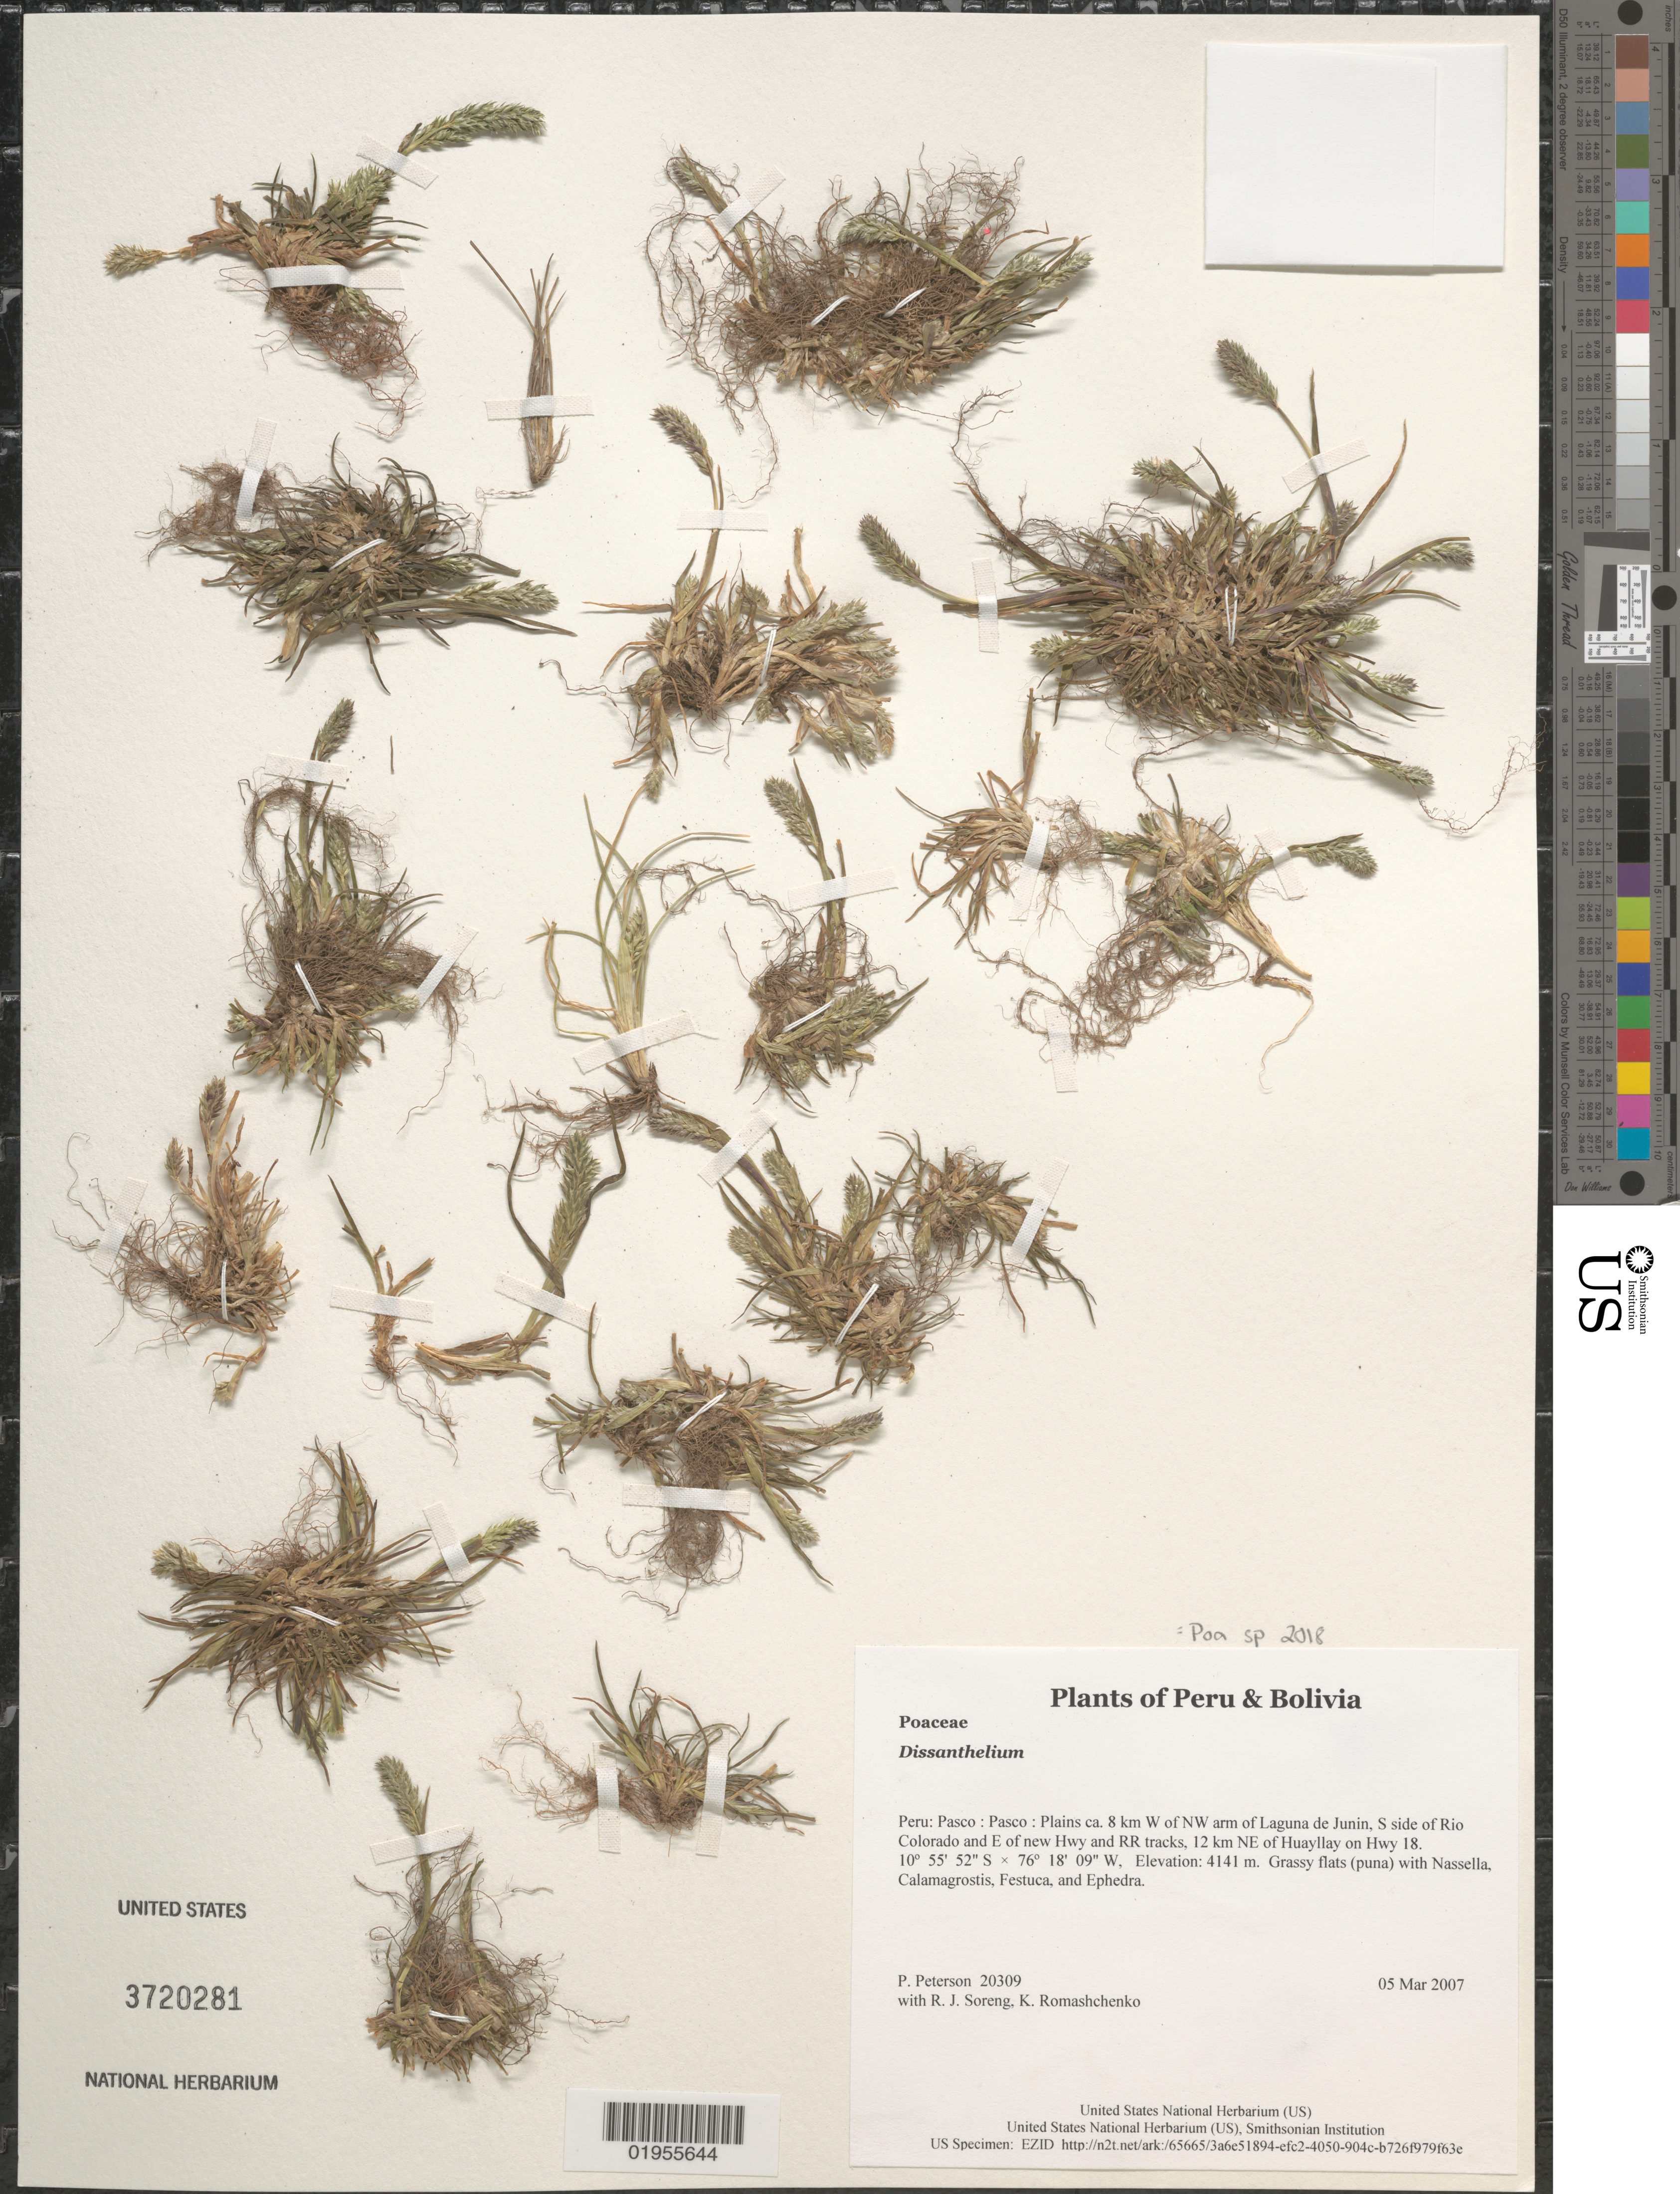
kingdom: Plantae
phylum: Tracheophyta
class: Liliopsida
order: Poales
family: Poaceae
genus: Poa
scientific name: Poa sp.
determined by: Poaceae Reorganization Project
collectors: P. M. Peterson, R. J. Soreng & K. Romashchenko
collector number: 20309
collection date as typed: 05 Mar 2007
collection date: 2007-03-05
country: Peru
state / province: Pasco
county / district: Pasco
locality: Plains ca. 8 km W of NW arm of Laguna de Junin, S side of Rio Colorado and E of new Hwy and RR tracks, 12 km NE of Huayllay on Hwy 18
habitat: Grassy flats (puna) with Nassella, Calamagrostis, Festuca, and Ephedra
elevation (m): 4141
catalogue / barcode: US 3720281